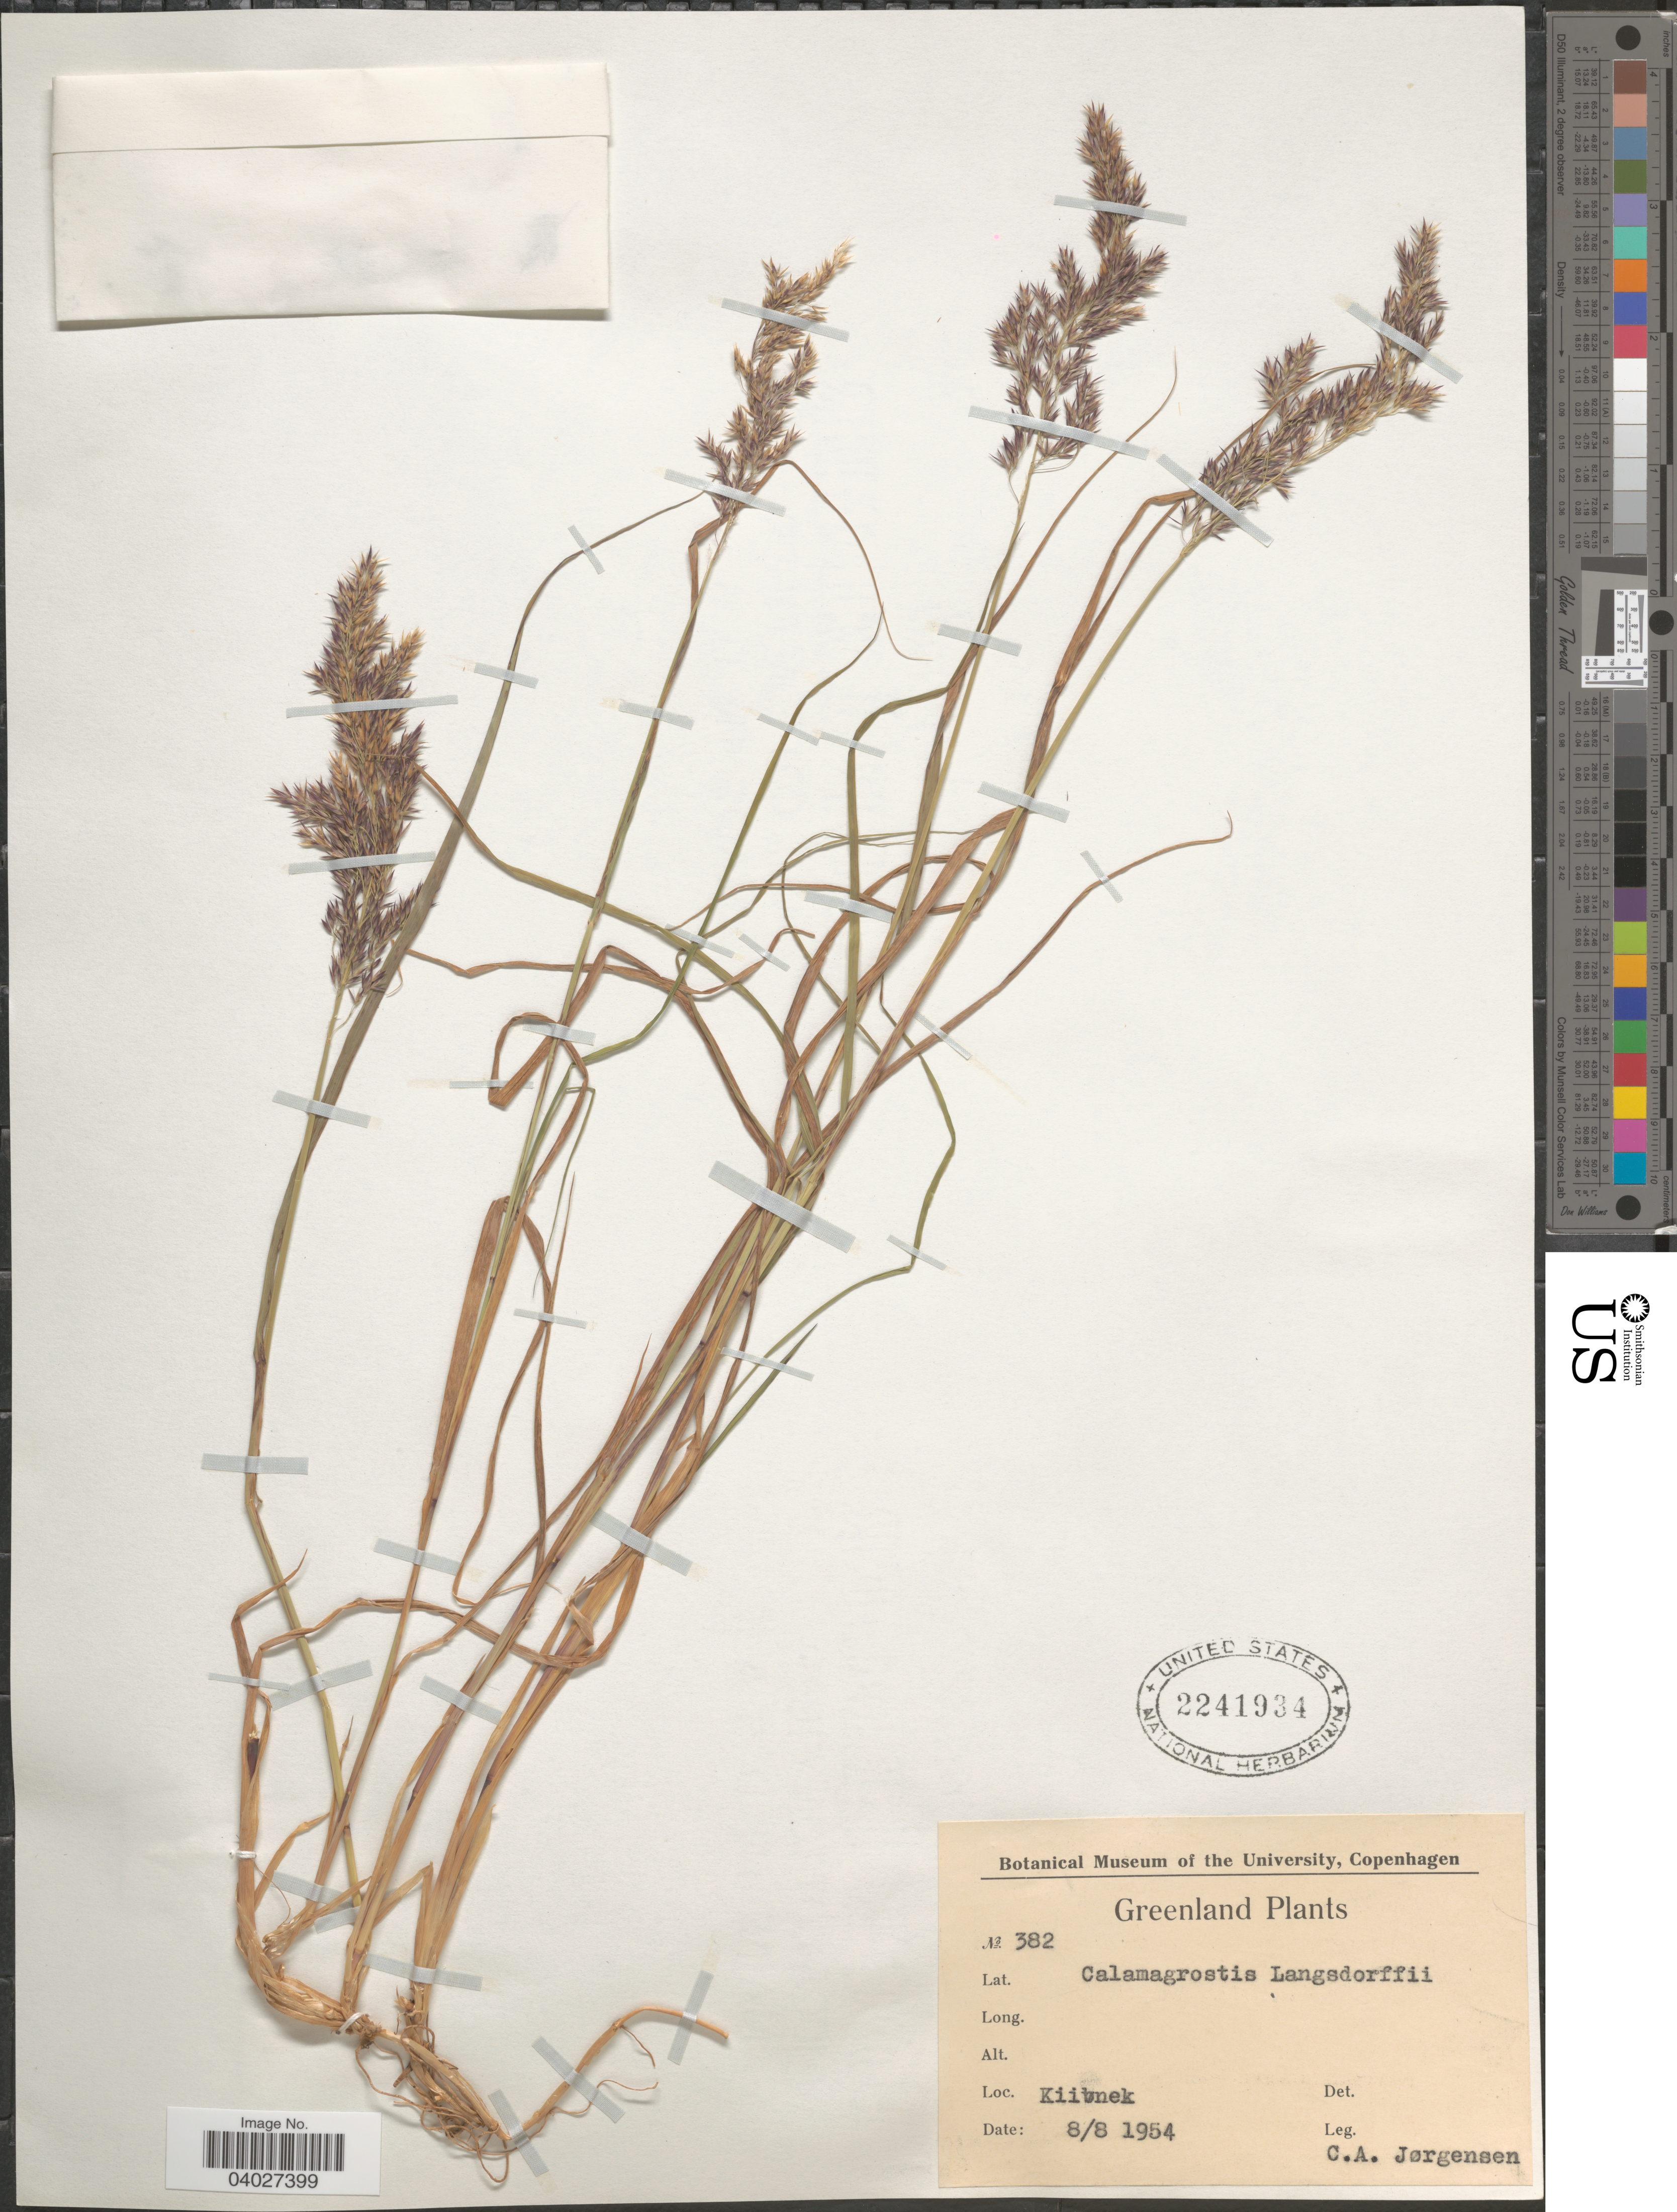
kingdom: Plantae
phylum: Tracheophyta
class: Liliopsida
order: Poales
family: Poaceae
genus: Calamagrostis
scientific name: Calamagrostis canadensis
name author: (Michx.) P. Beauv.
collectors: C. A. Jørgensen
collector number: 382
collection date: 1954-08-08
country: Greenland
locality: Kiivnek.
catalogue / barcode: US 2241934